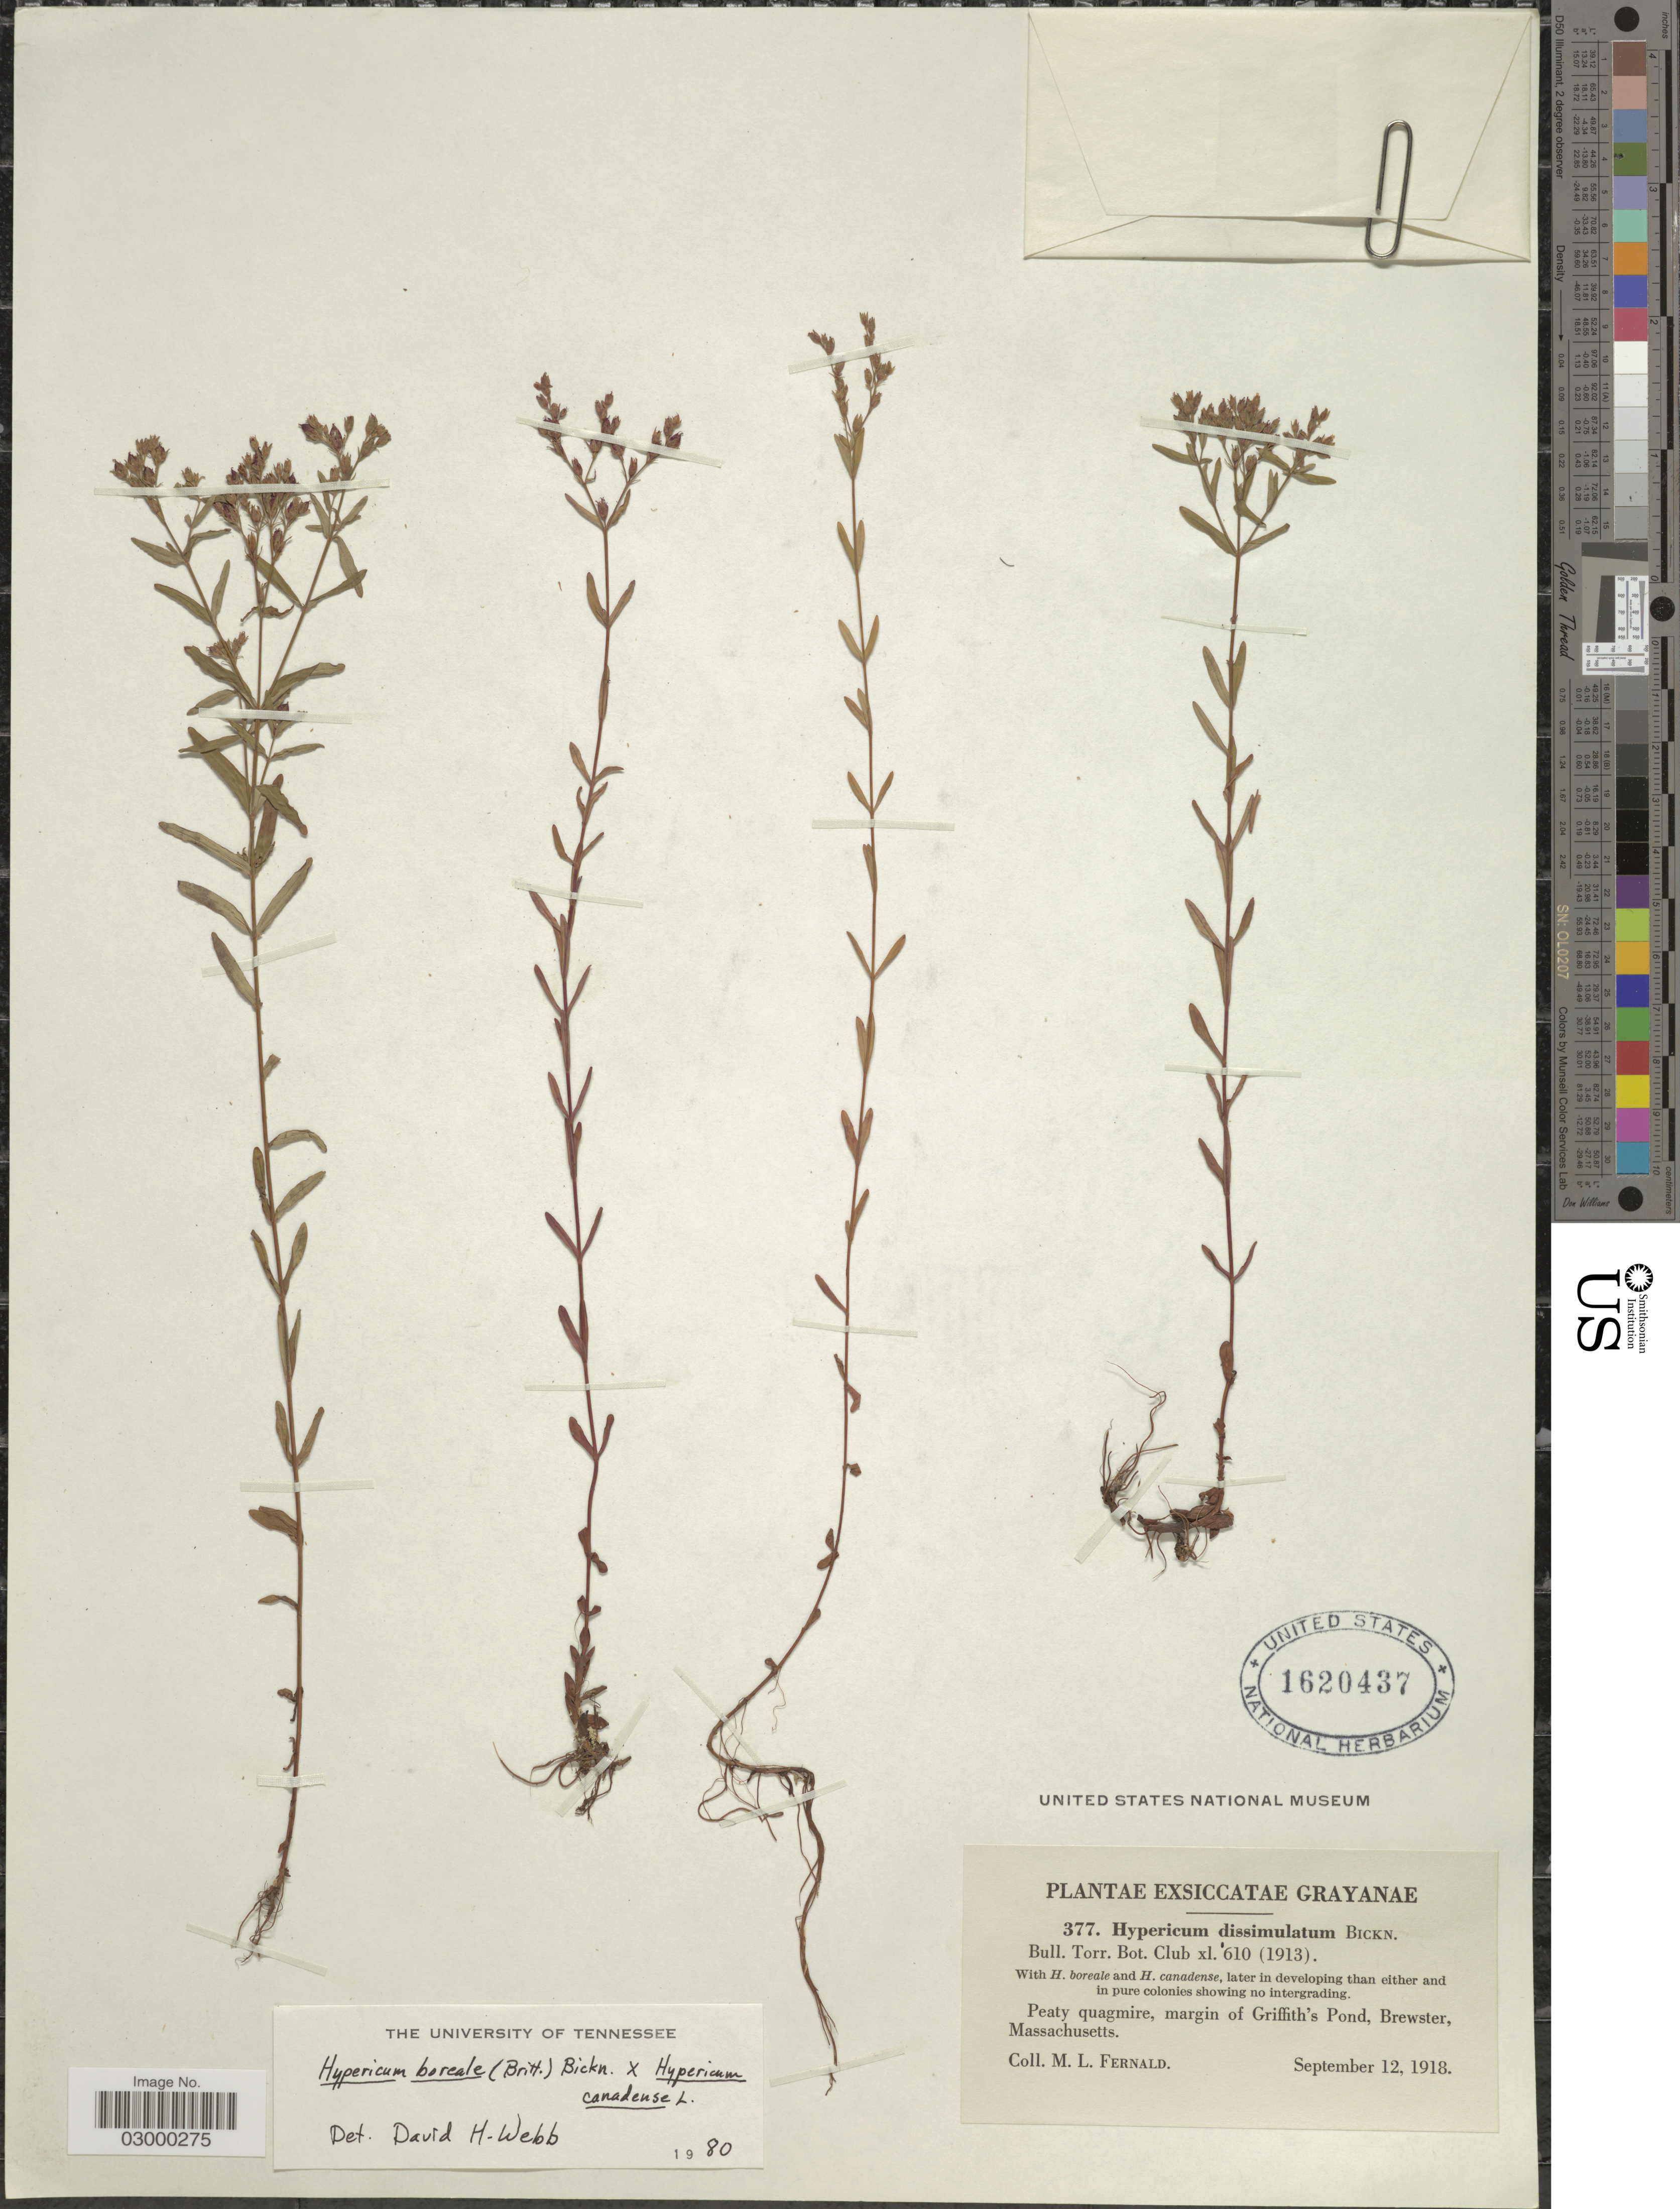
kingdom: Plantae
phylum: Tracheophyta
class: Magnoliopsida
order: Malpighiales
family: Hypericaceae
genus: Hypericum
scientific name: Hypericum boreale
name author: (Britton) E.P. Bicknell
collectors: M. L. Fernald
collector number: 377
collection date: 1918-09-12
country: United States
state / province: Massachusetts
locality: Peaty quagmire, margin of Griffith's Pond, Brewster.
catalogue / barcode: US 620437